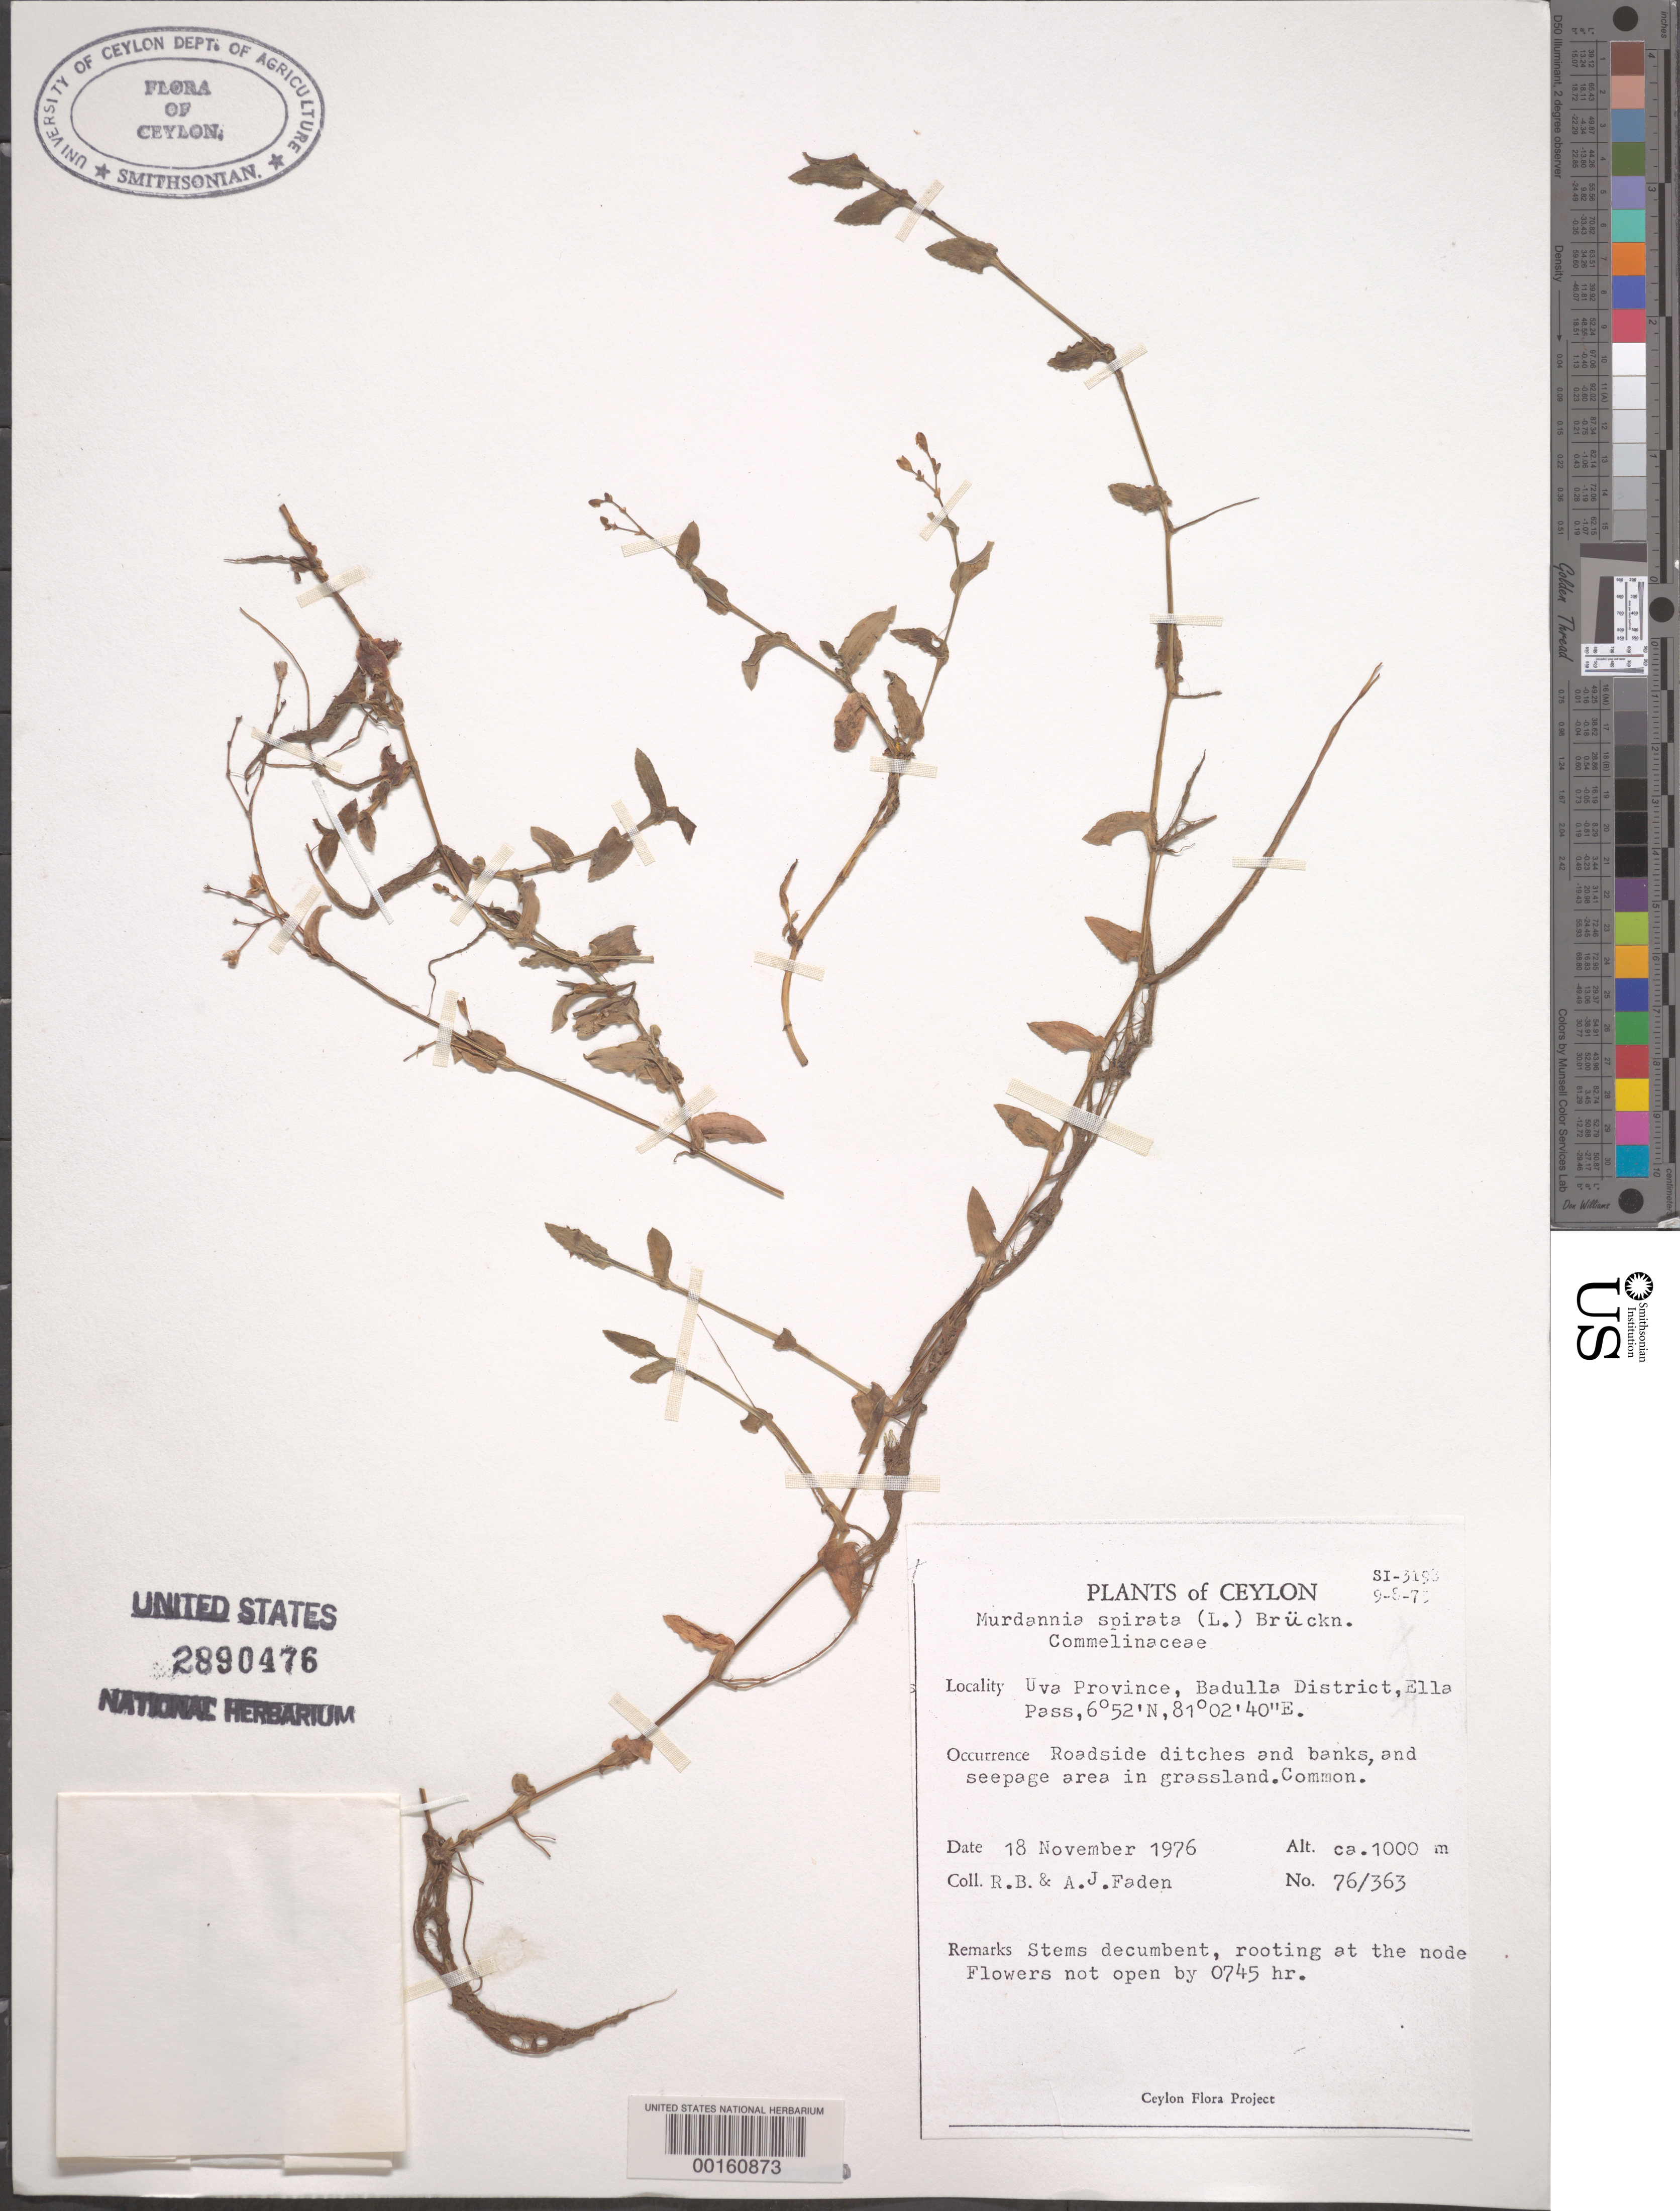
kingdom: Plantae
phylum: Tracheophyta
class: Liliopsida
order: Commelinales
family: Commelinaceae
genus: Murdannia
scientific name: Murdannia spirata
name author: (L.) G. Brückn.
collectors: R. B. Faden & A. J. Faden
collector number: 76/363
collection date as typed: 18 Nov 1976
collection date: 1976-11-18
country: Sri Lanka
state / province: Uva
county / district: Badulla Dist.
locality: Ella pass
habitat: Roadside ditches and banks, seepage area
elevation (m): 1000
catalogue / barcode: US 2890476